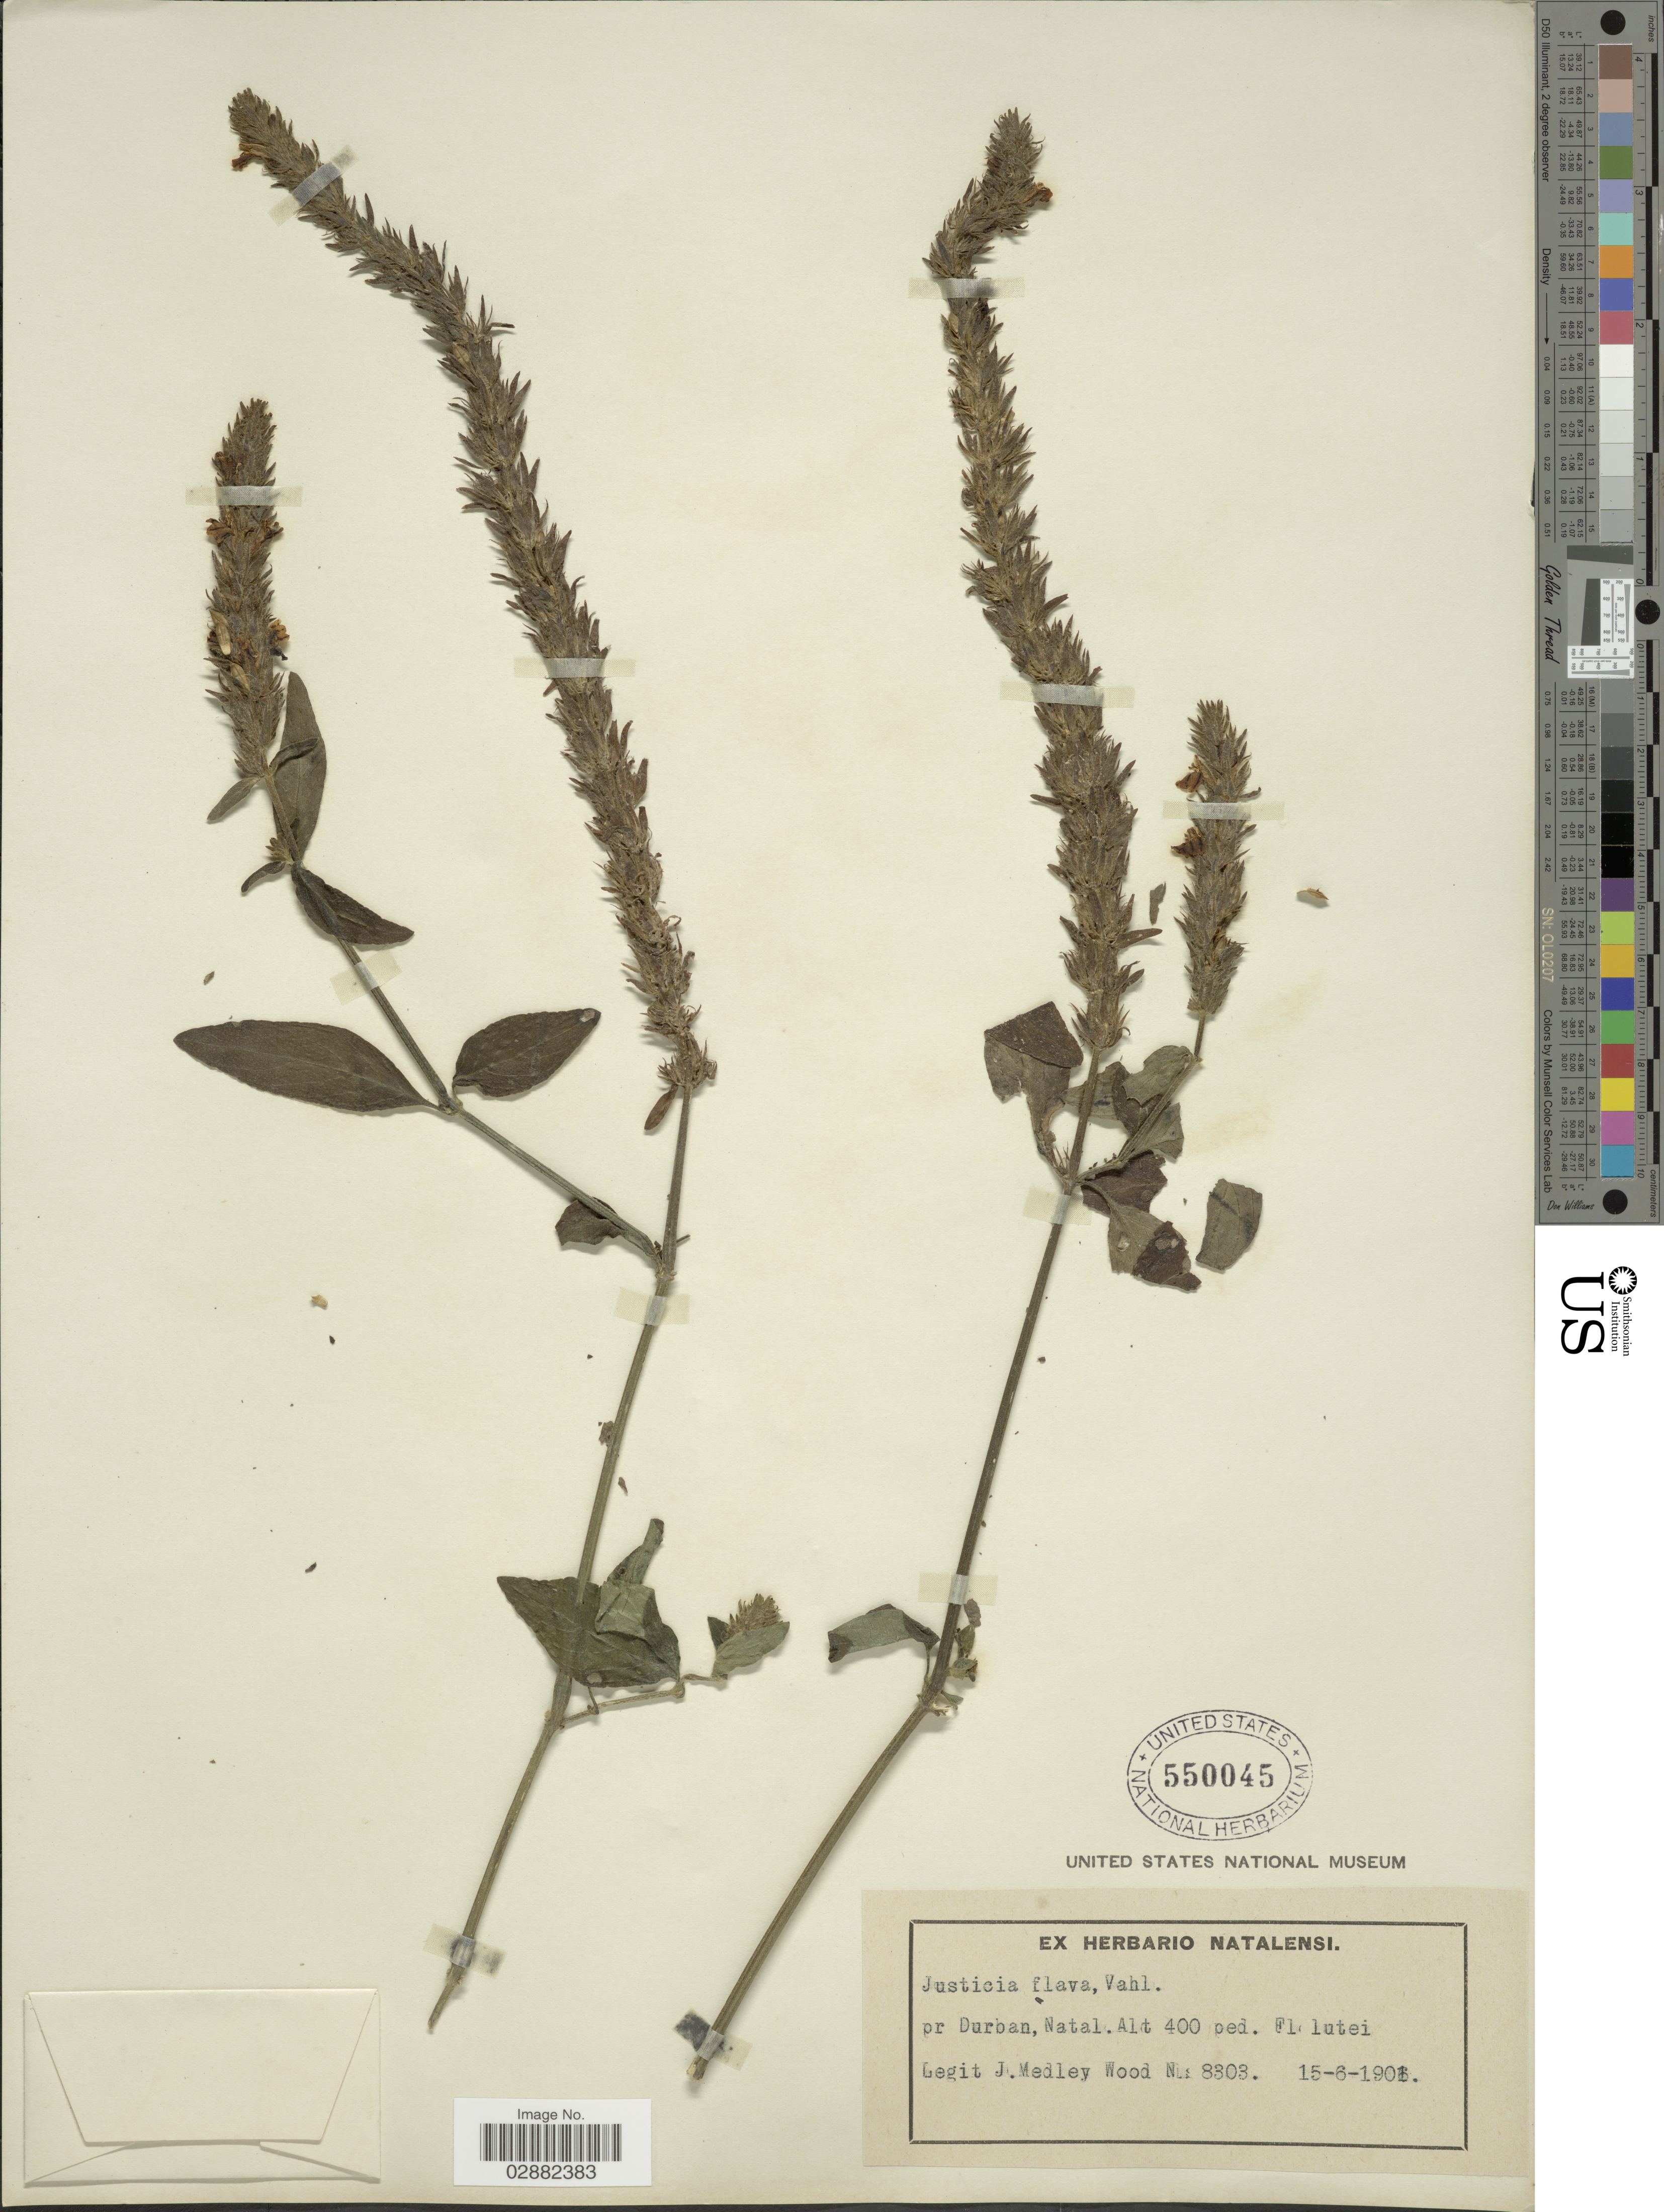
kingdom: Plantae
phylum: Tracheophyta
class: Magnoliopsida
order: Lamiales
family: Acanthaceae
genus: Justicia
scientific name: Justicia flava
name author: (Forssk.) Vahl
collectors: J. Medley Wood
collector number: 8303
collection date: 1901-06-15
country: South Africa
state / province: KwaZulu-Natal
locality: Pr Durban, Natal.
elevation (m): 122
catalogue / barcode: US 550045